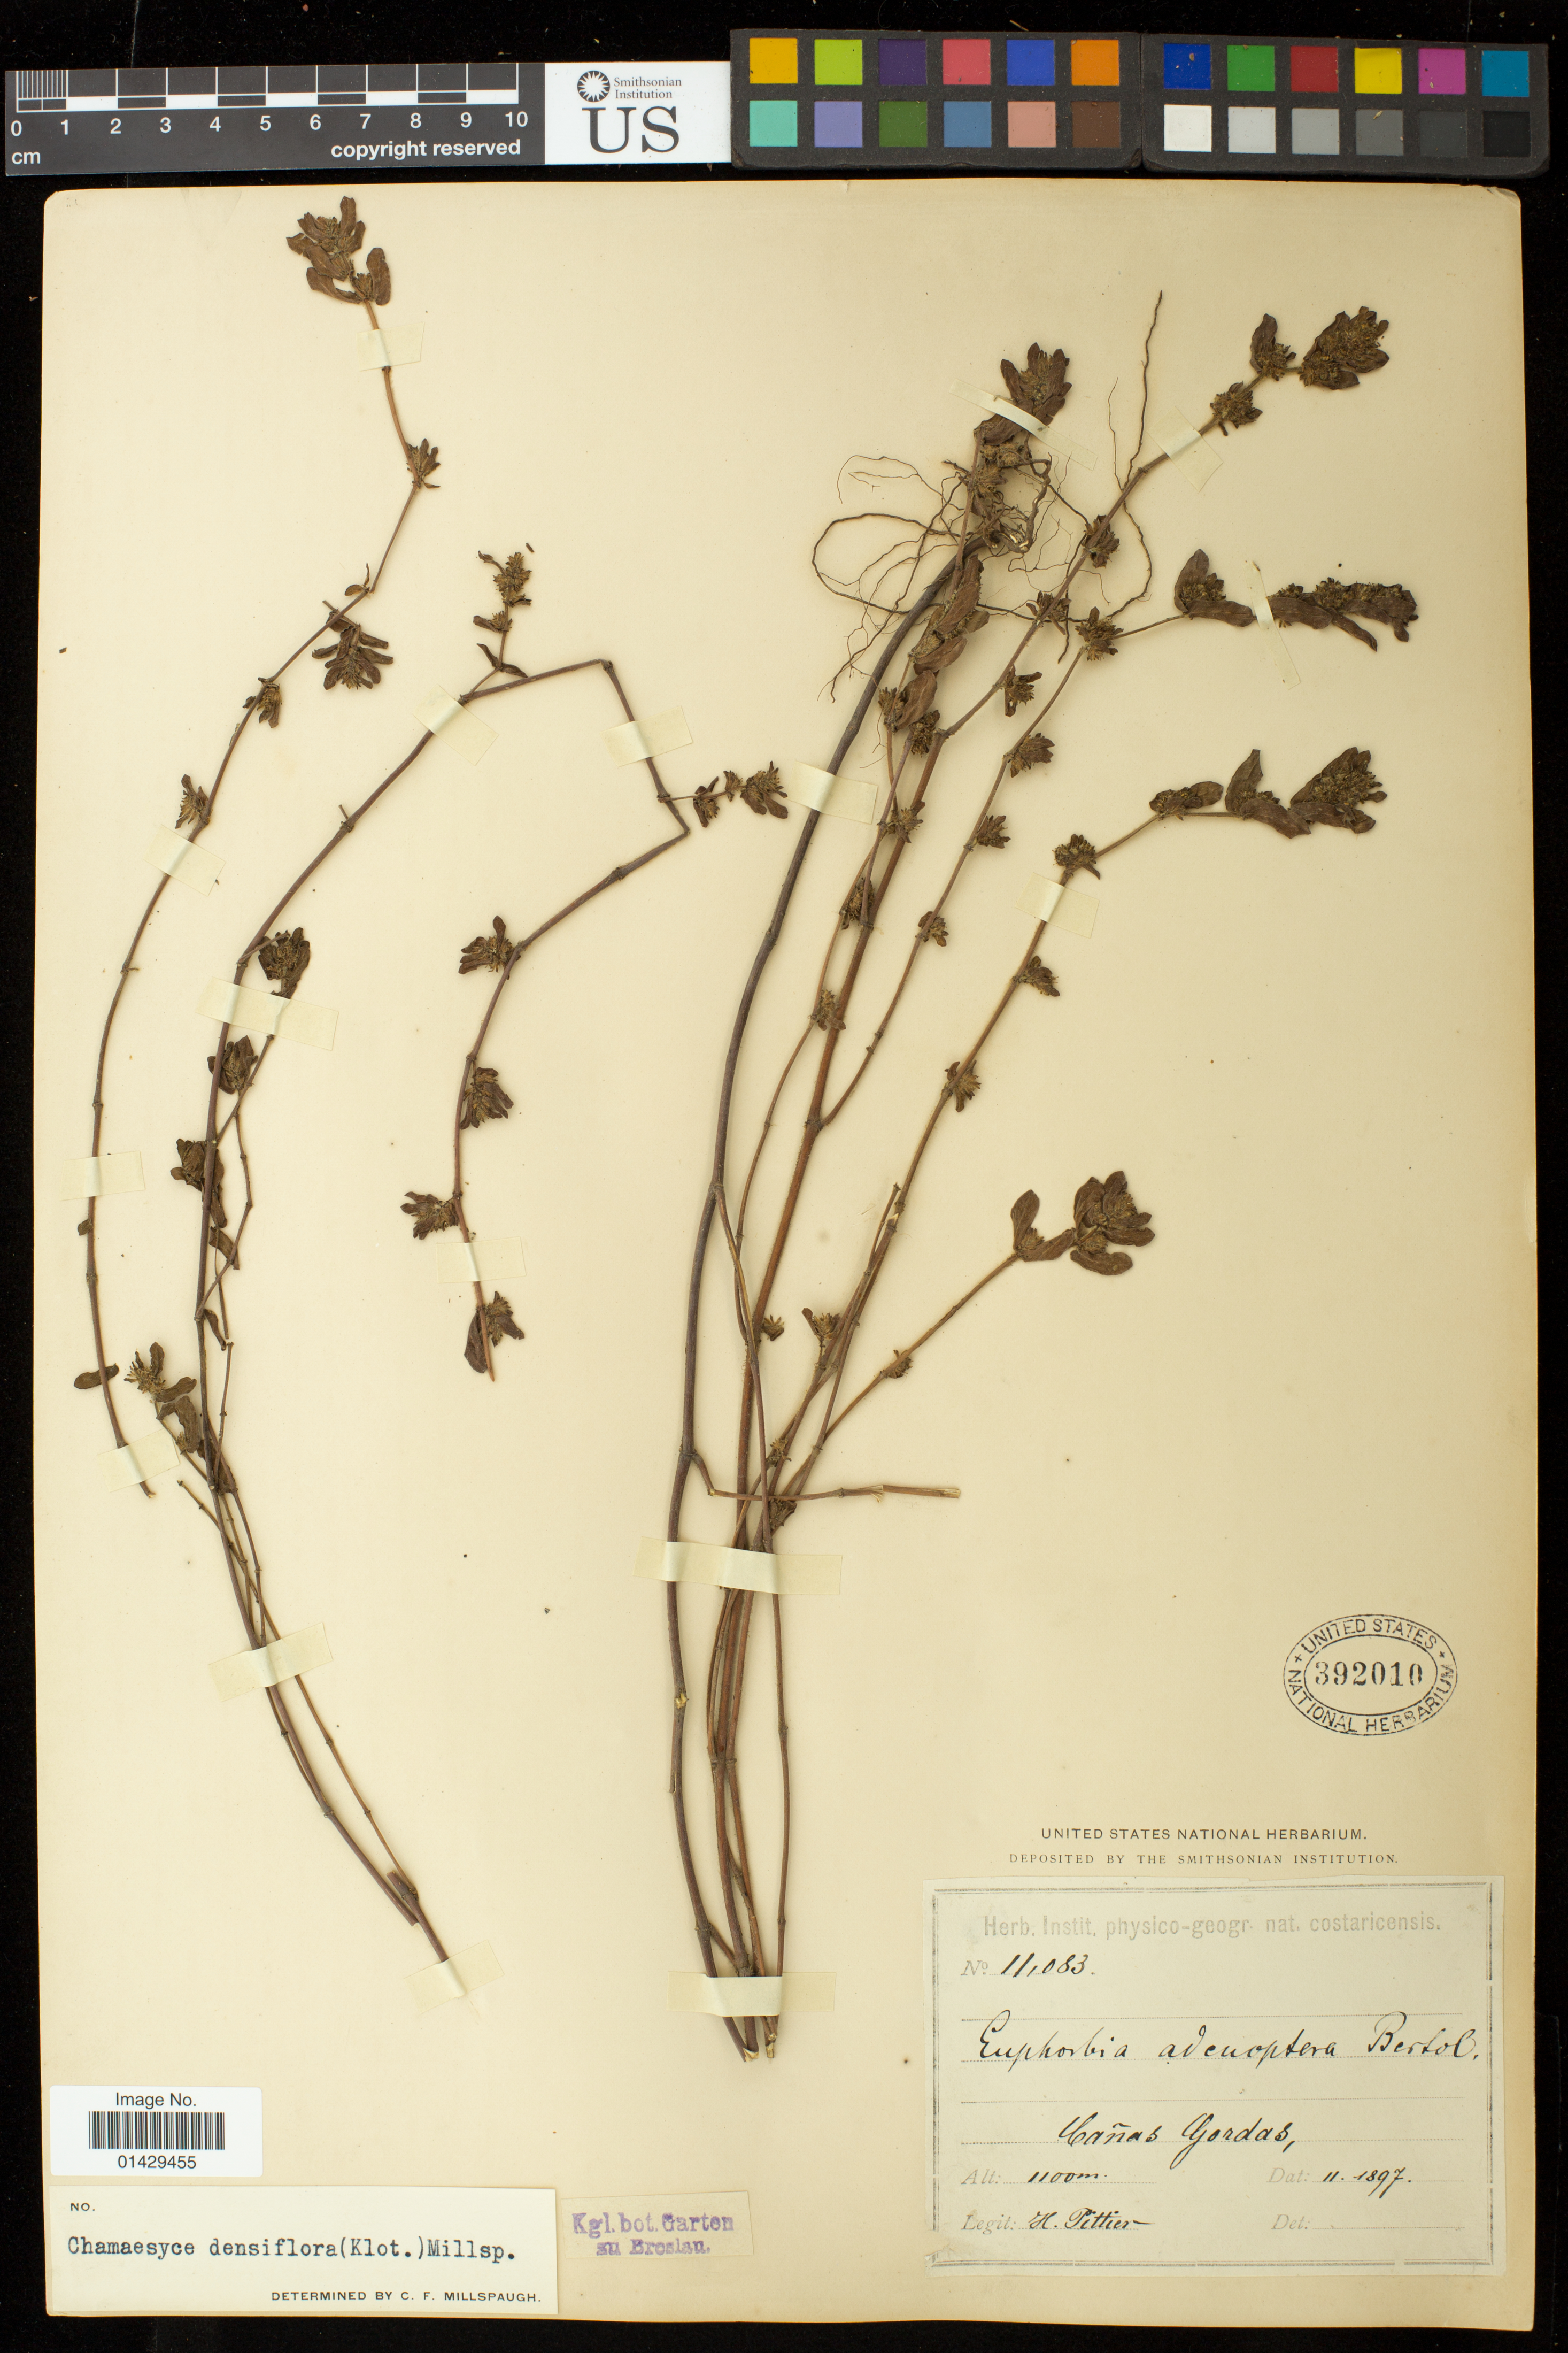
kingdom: Plantae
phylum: Tracheophyta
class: Magnoliopsida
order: Malpighiales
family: Euphorbiaceae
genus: Euphorbia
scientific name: Euphorbia densiflora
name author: (Klotzsch & Garcke) Klotzsch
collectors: H. F. Pittier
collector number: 11083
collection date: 1897-02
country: Costa Rica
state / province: Puntarenas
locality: Canas Gordas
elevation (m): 1100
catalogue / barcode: US 392010